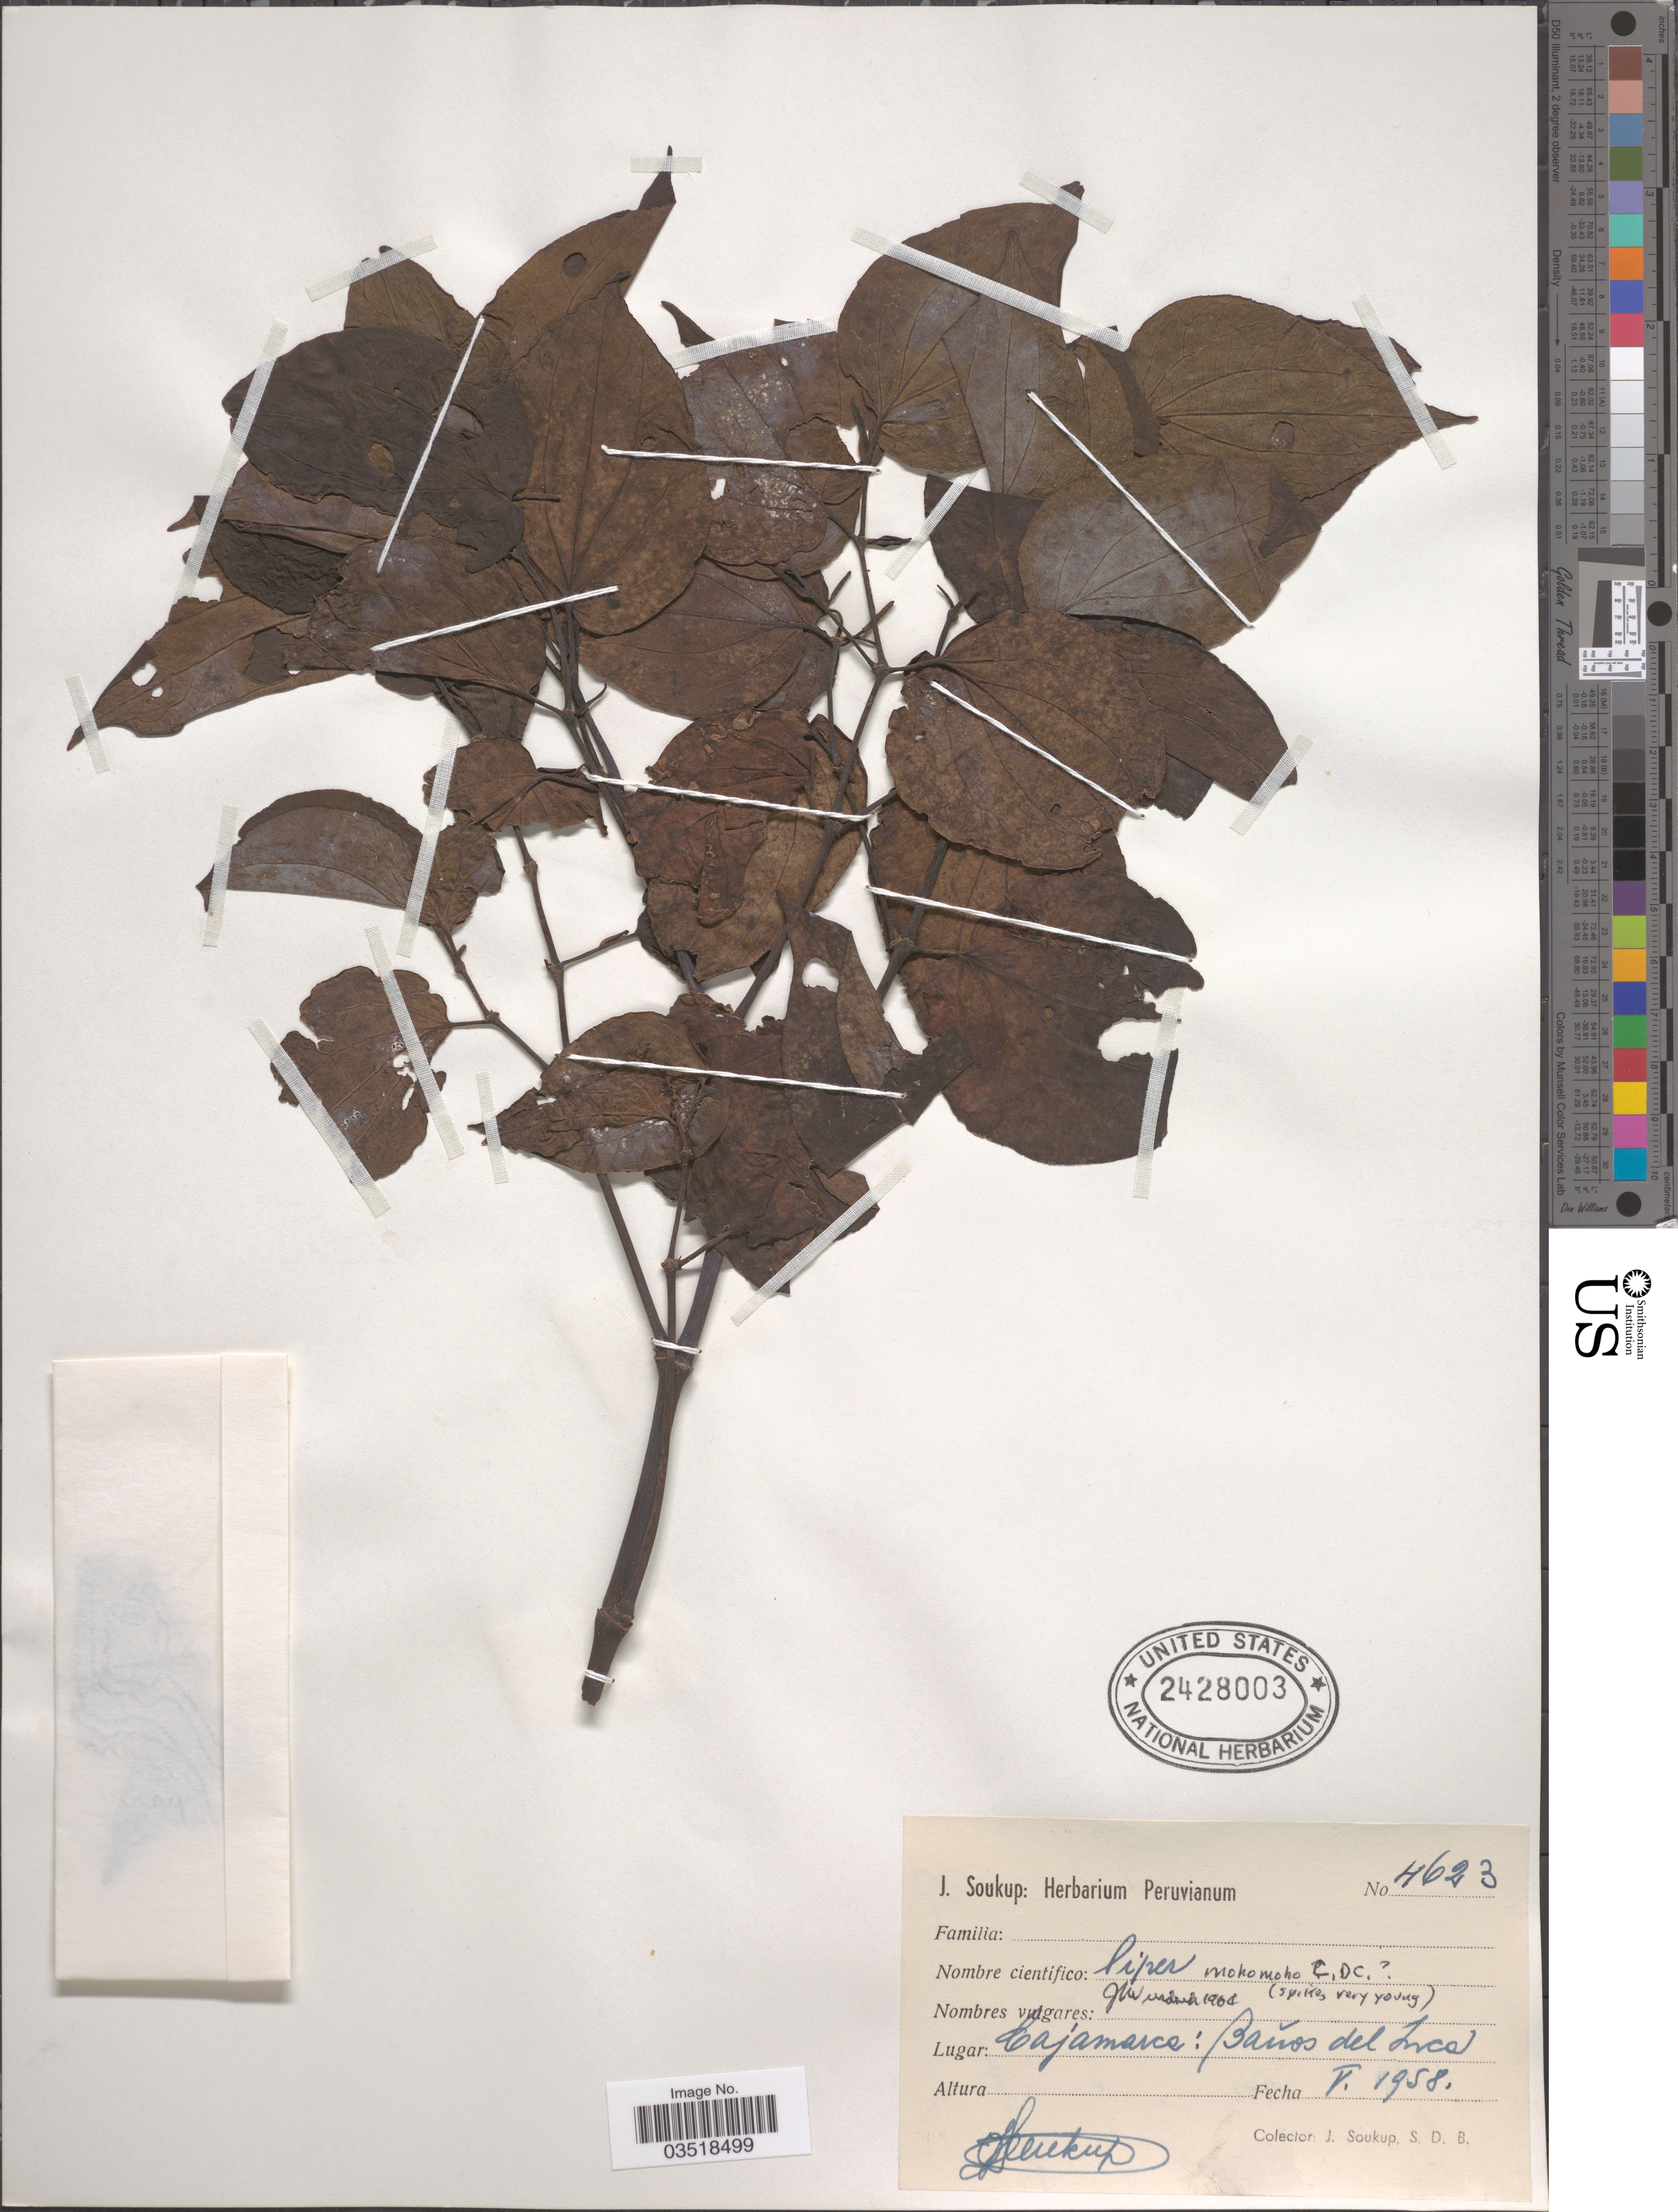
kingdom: Plantae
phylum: Tracheophyta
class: Magnoliopsida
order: Piperales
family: Piperaceae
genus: Piper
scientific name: Piper mohomoho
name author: C. DC.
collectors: J. Soukup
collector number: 4623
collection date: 1958-05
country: Peru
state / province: Cajamarca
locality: Baños del Inca.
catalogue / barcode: US 2428003